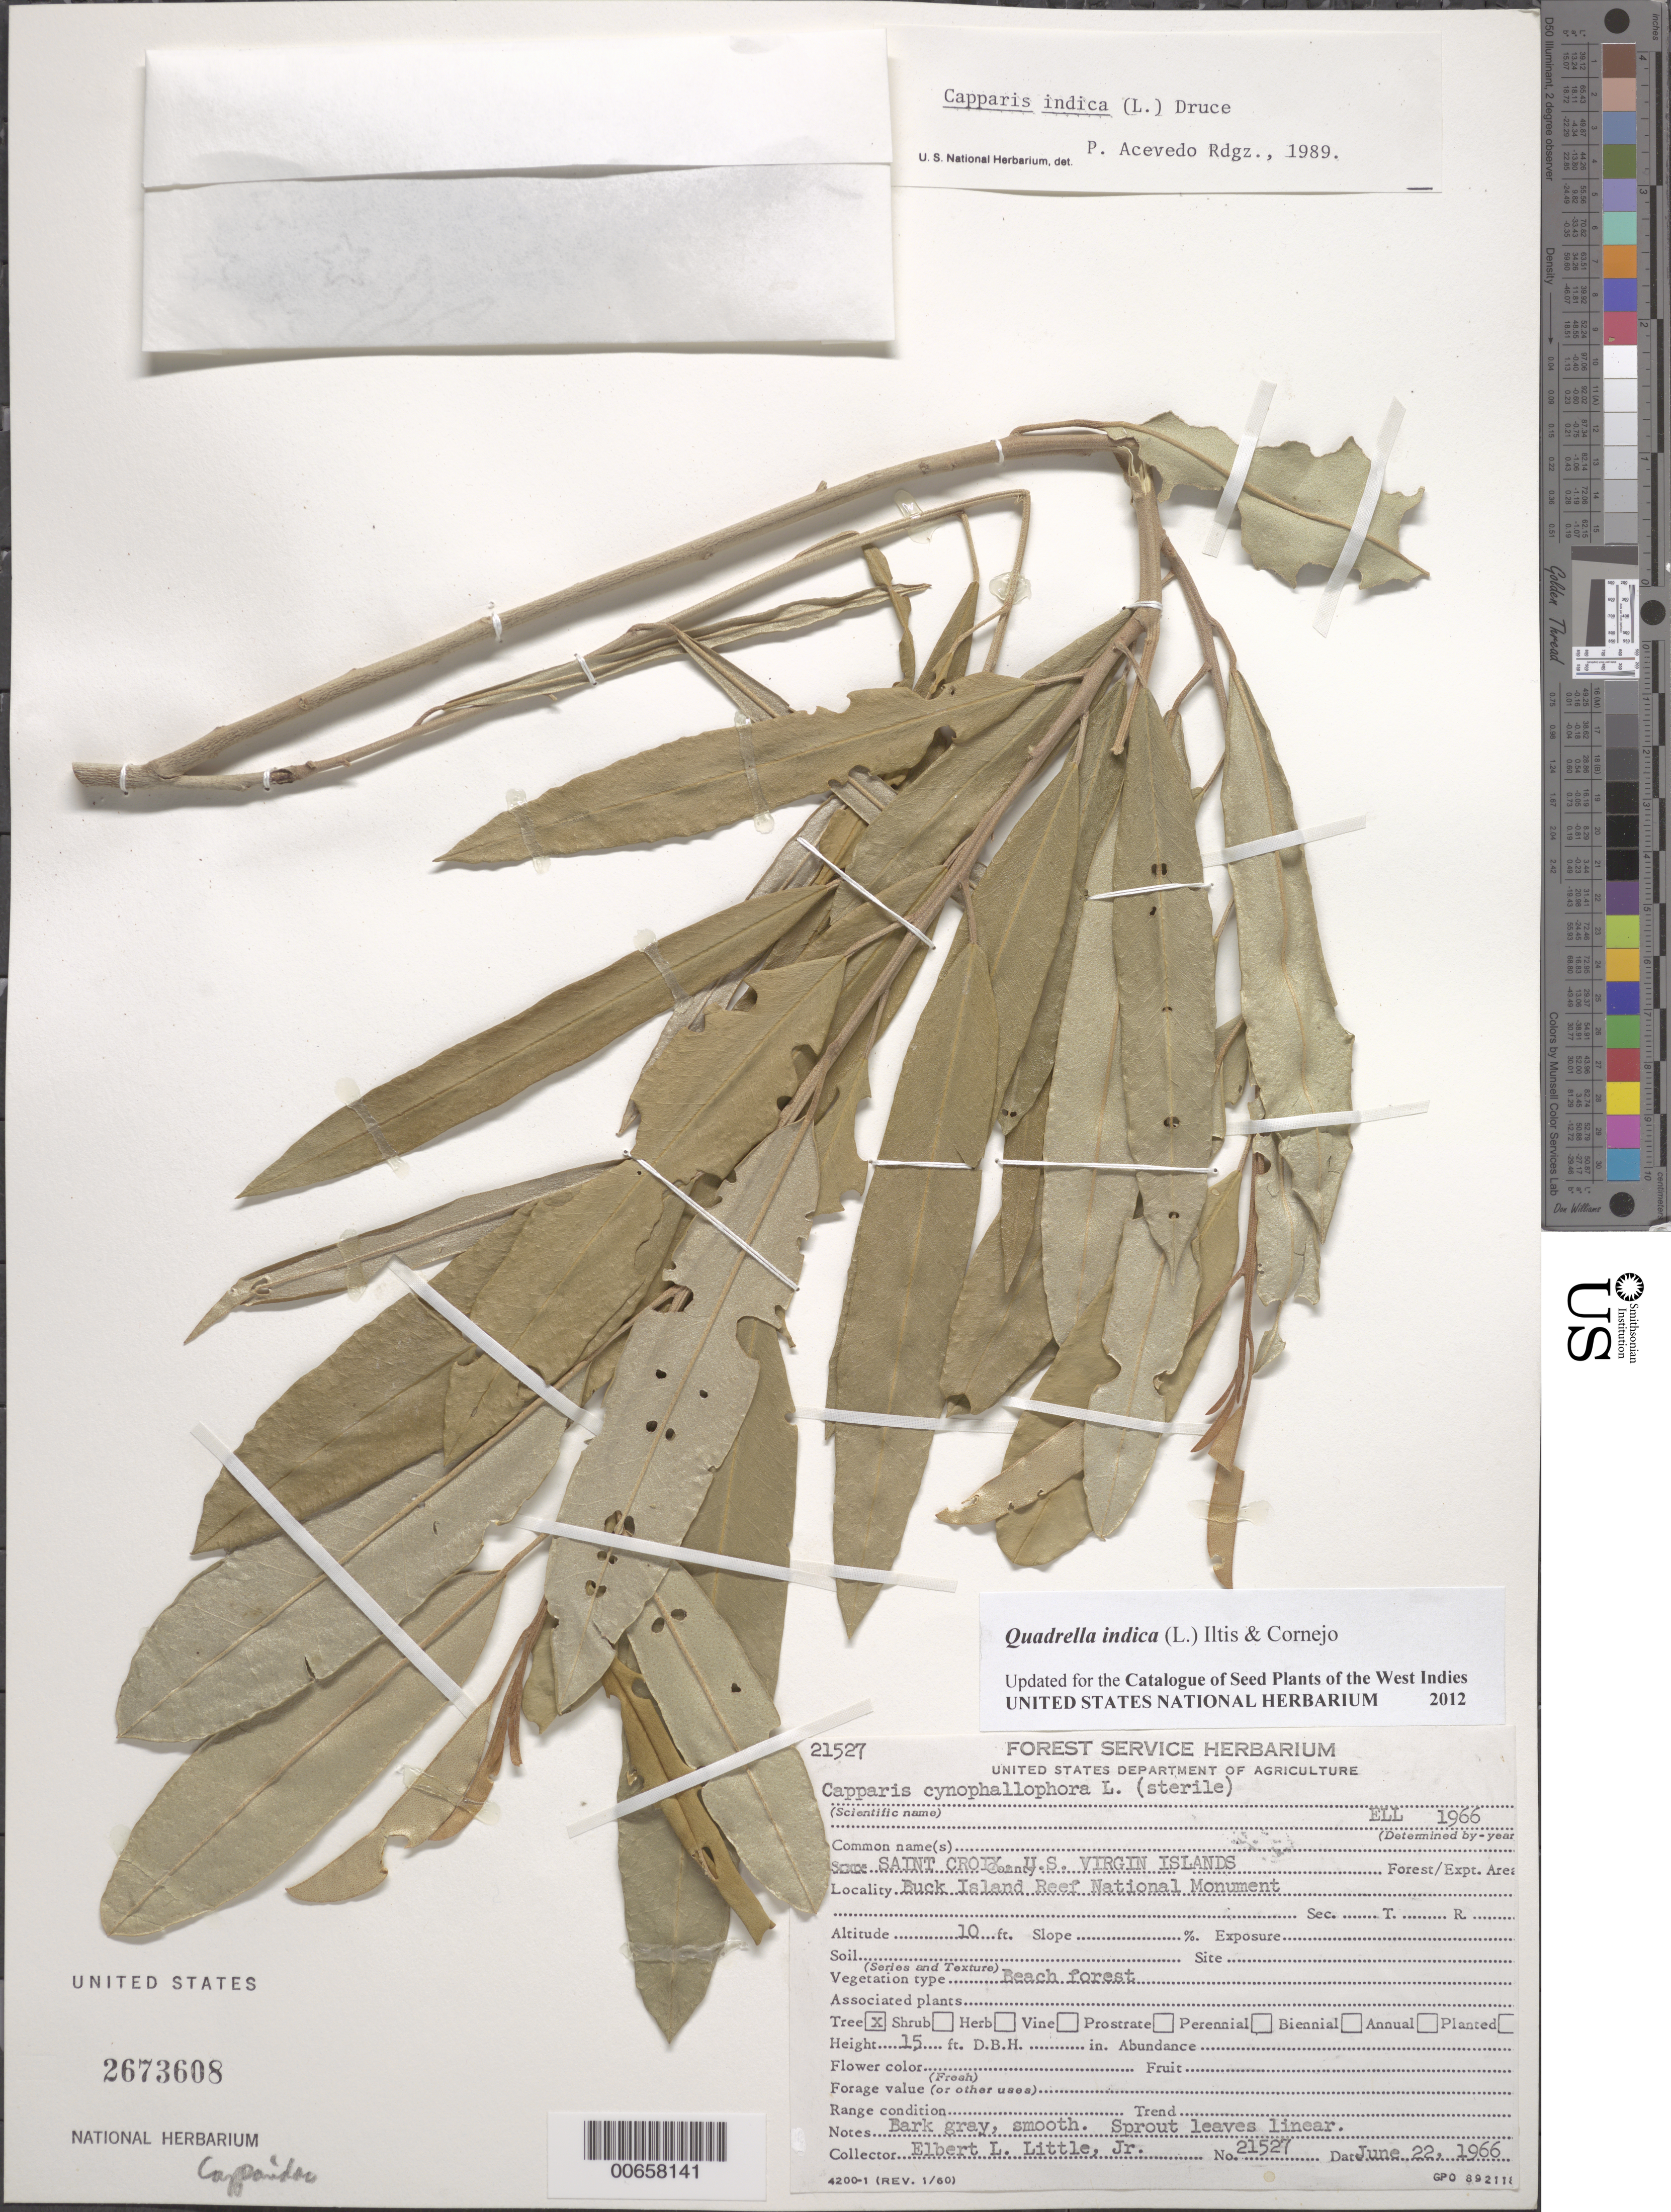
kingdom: Plantae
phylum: Tracheophyta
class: Magnoliopsida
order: Brassicales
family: Capparaceae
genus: Capparis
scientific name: Capparis indica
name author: (L.) Fawc. & Rendle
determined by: Acevedo-Rodríguez, P., (BOT), Smithsonian Institution - National Museum of Natural History (UNITED STATES)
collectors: E. L. Little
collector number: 21527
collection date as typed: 22 Jun 1966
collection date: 1966-06-22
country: U.S. Virgin Islands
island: Buck Island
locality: Buck Island Reef Natl. Monument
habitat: Beach forest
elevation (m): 3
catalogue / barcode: US 2673608